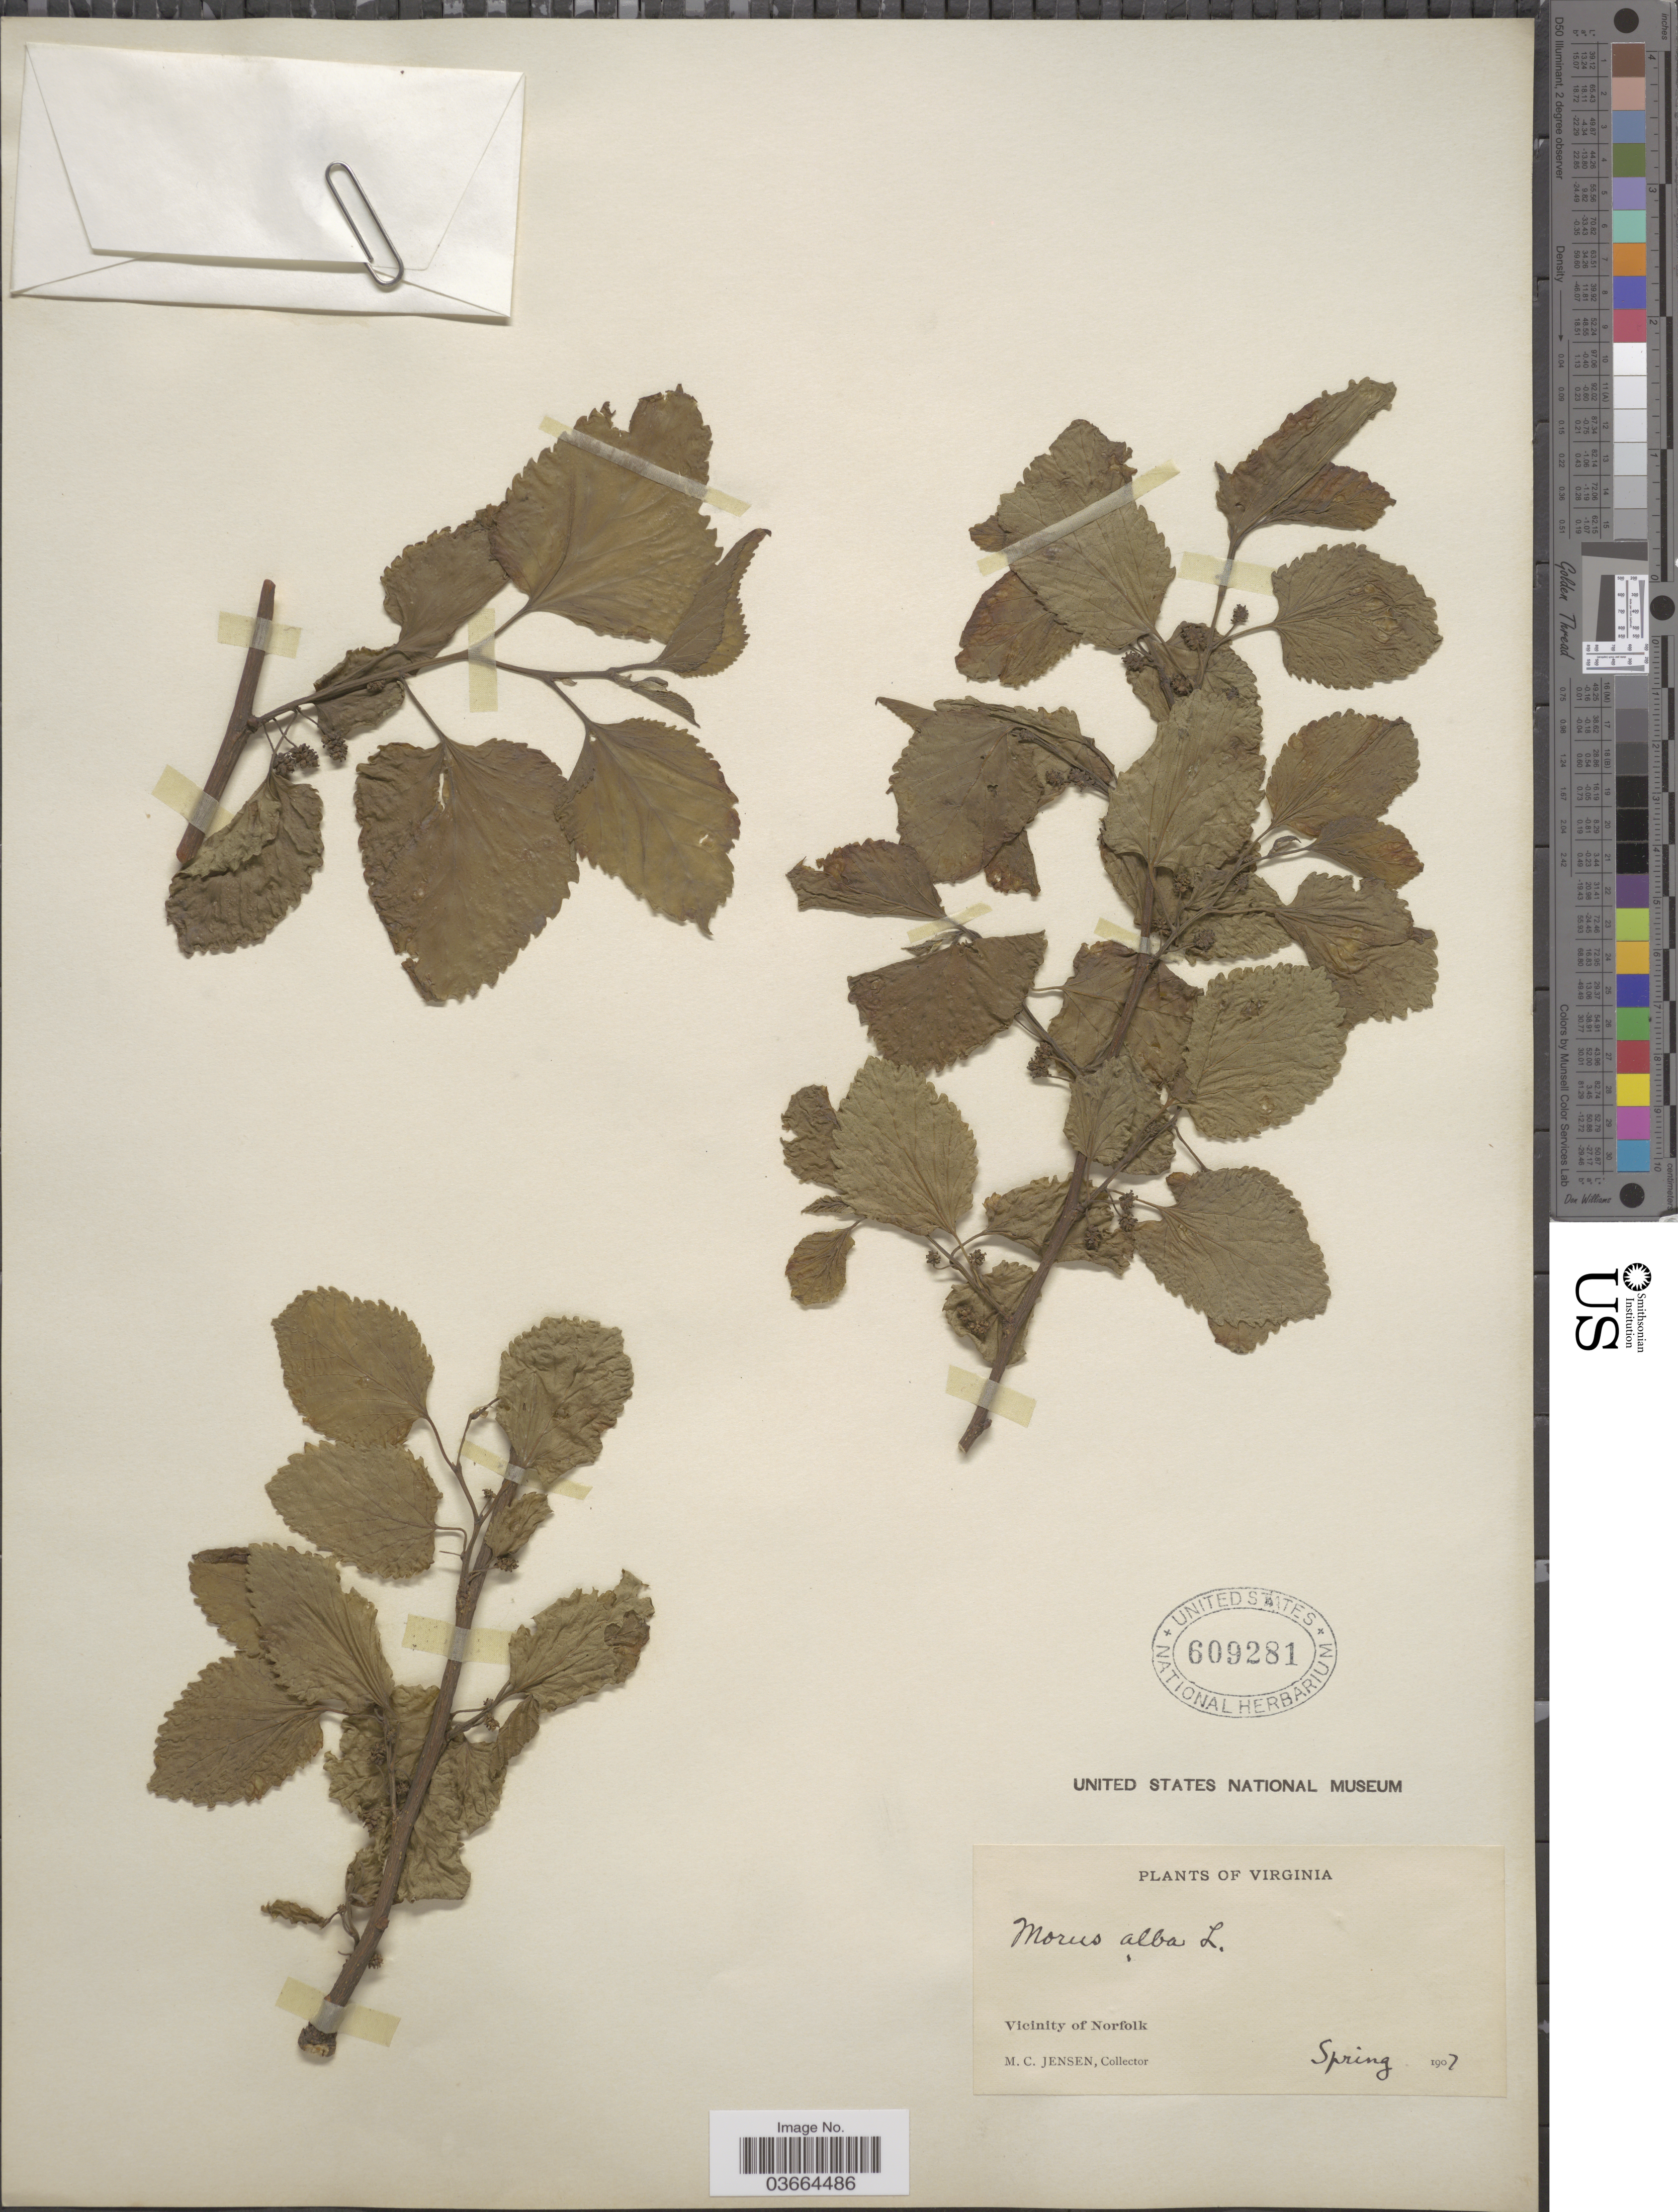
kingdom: Plantae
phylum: Tracheophyta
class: Magnoliopsida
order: Rosales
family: Moraceae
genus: Morus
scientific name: Morus alba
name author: L.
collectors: M. C. Jensen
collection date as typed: Spring 1907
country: United States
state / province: Virginia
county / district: City of Norfolk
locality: Vicinity of Norfolk.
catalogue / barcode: US 609281